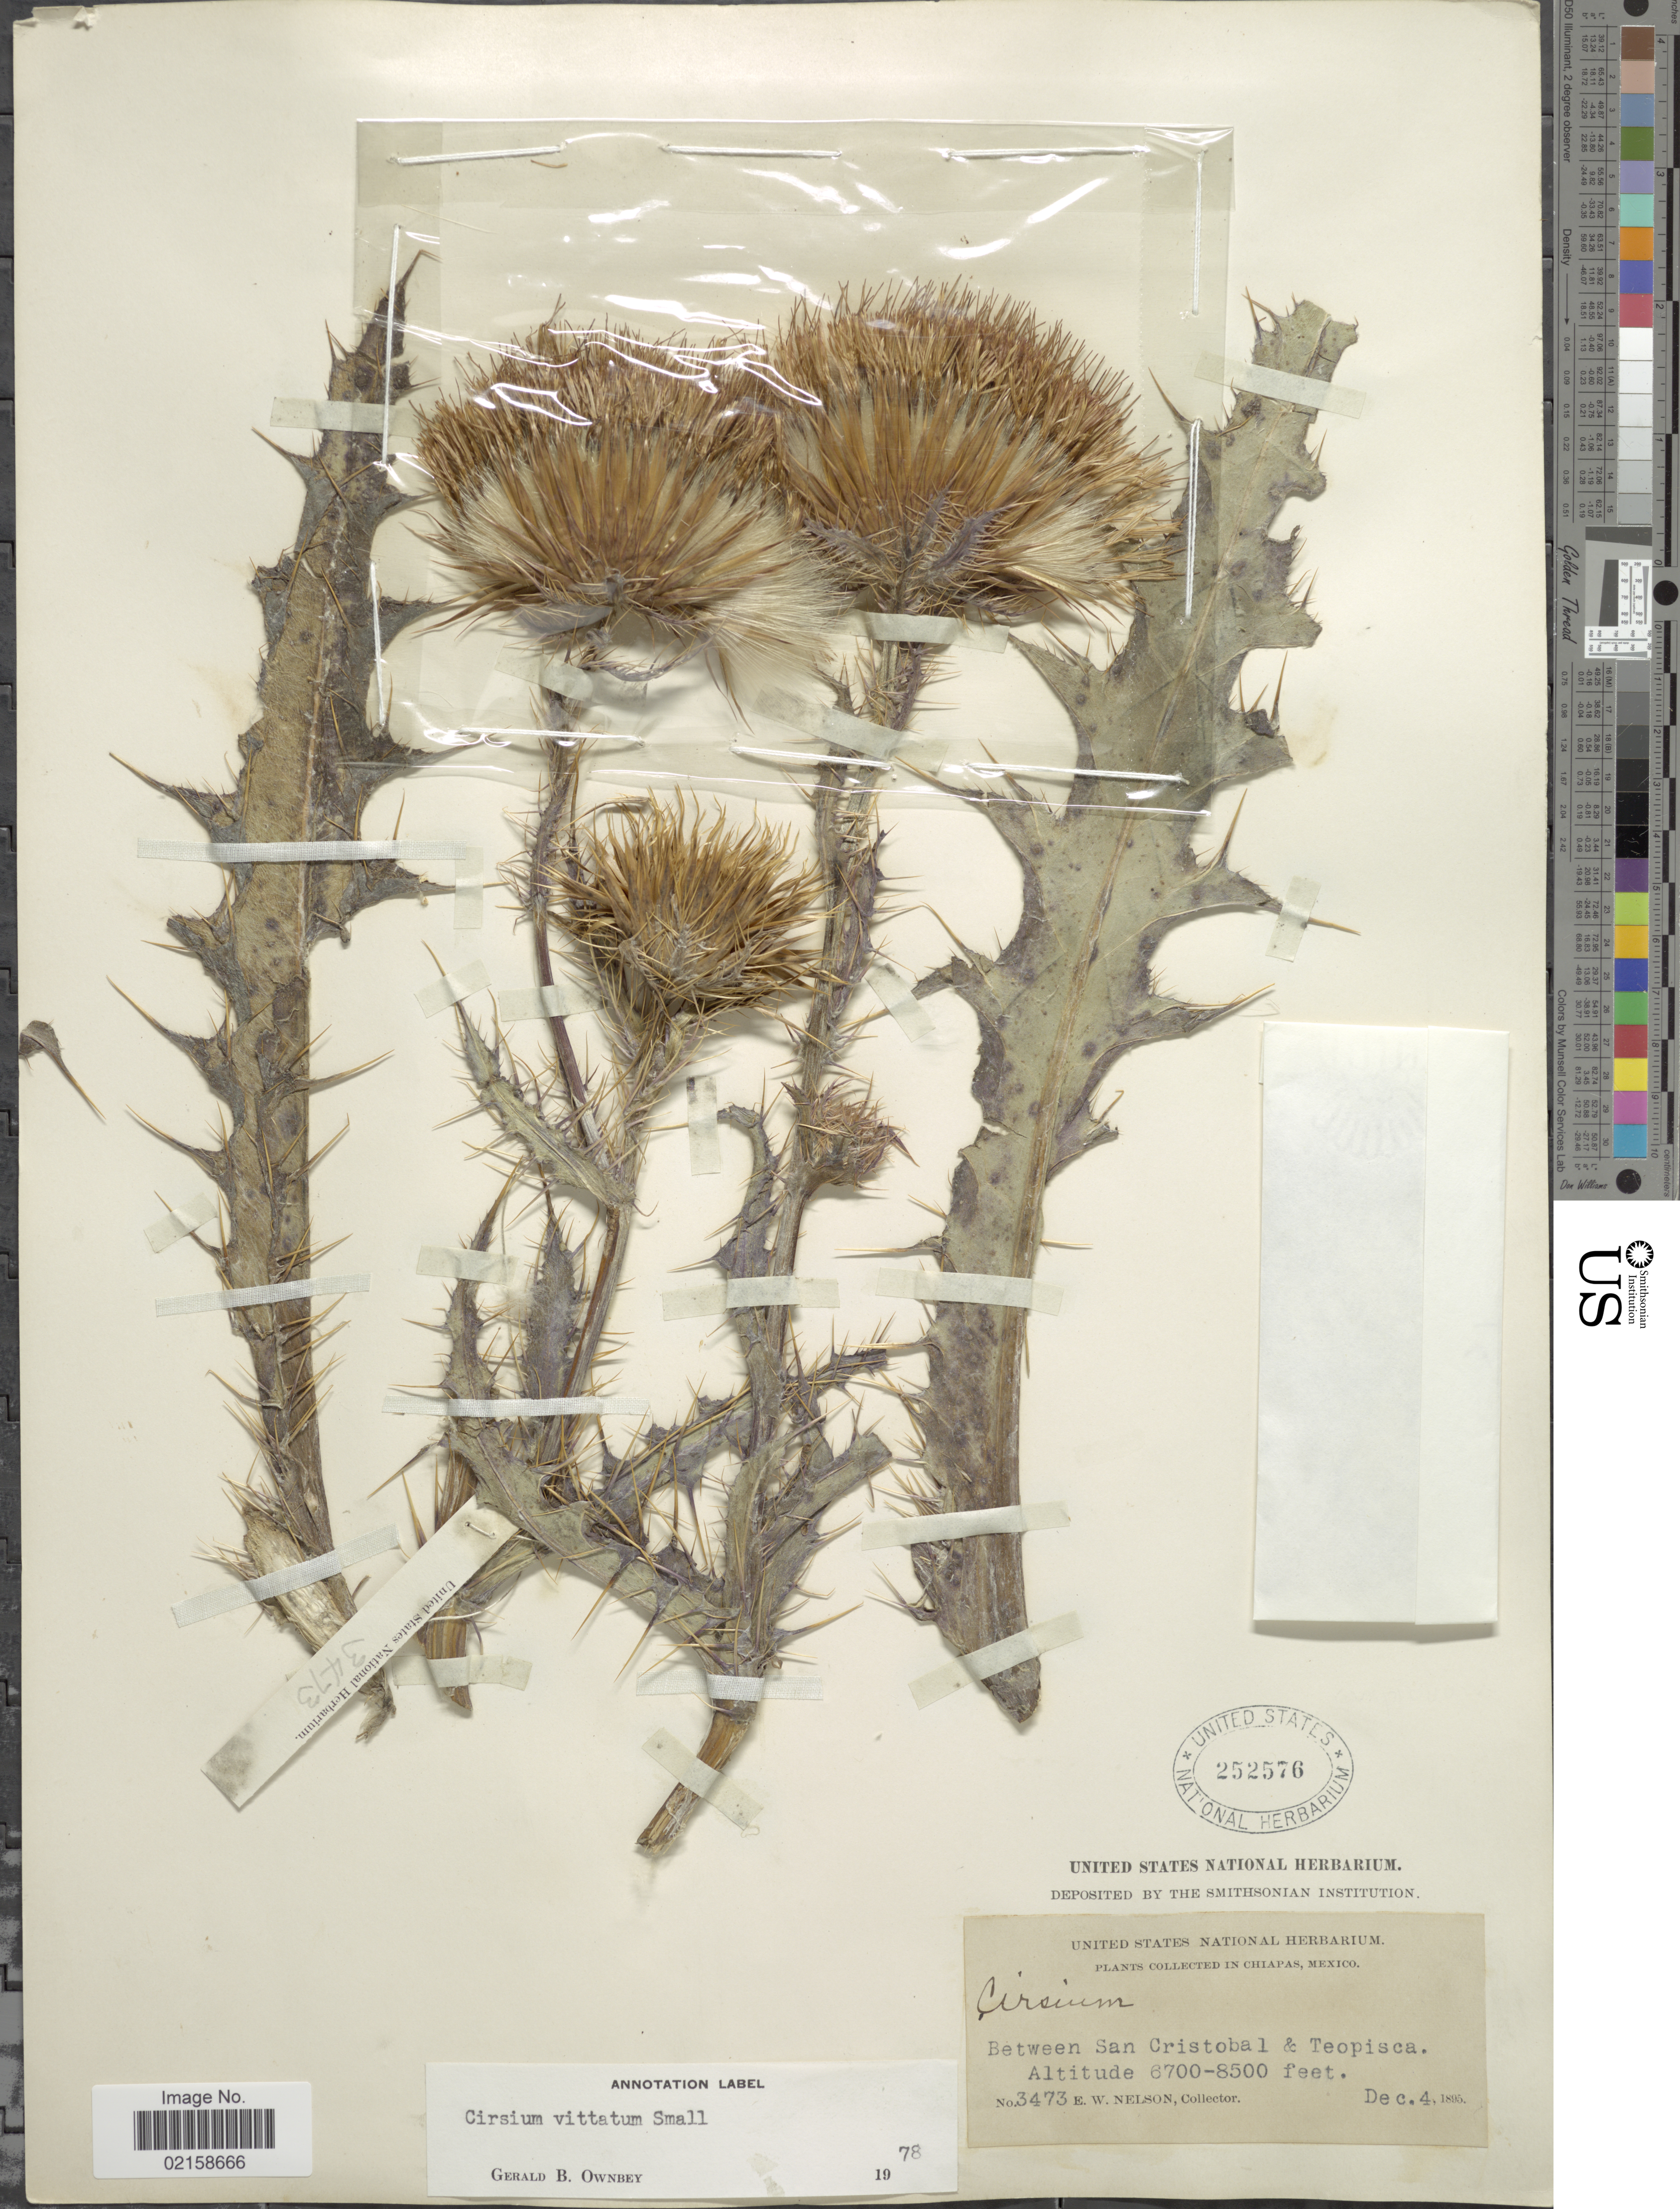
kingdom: Plantae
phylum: Tracheophyta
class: Magnoliopsida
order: Asterales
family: Asteraceae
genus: Cirsium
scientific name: Cirsium horridulum var. vittatum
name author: (Small) R.W. Long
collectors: E. W. Nelson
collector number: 3473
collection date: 1895-12-04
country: Mexico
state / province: Chiapas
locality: Between San Cristobal & Teopisca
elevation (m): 2042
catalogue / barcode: US 252576